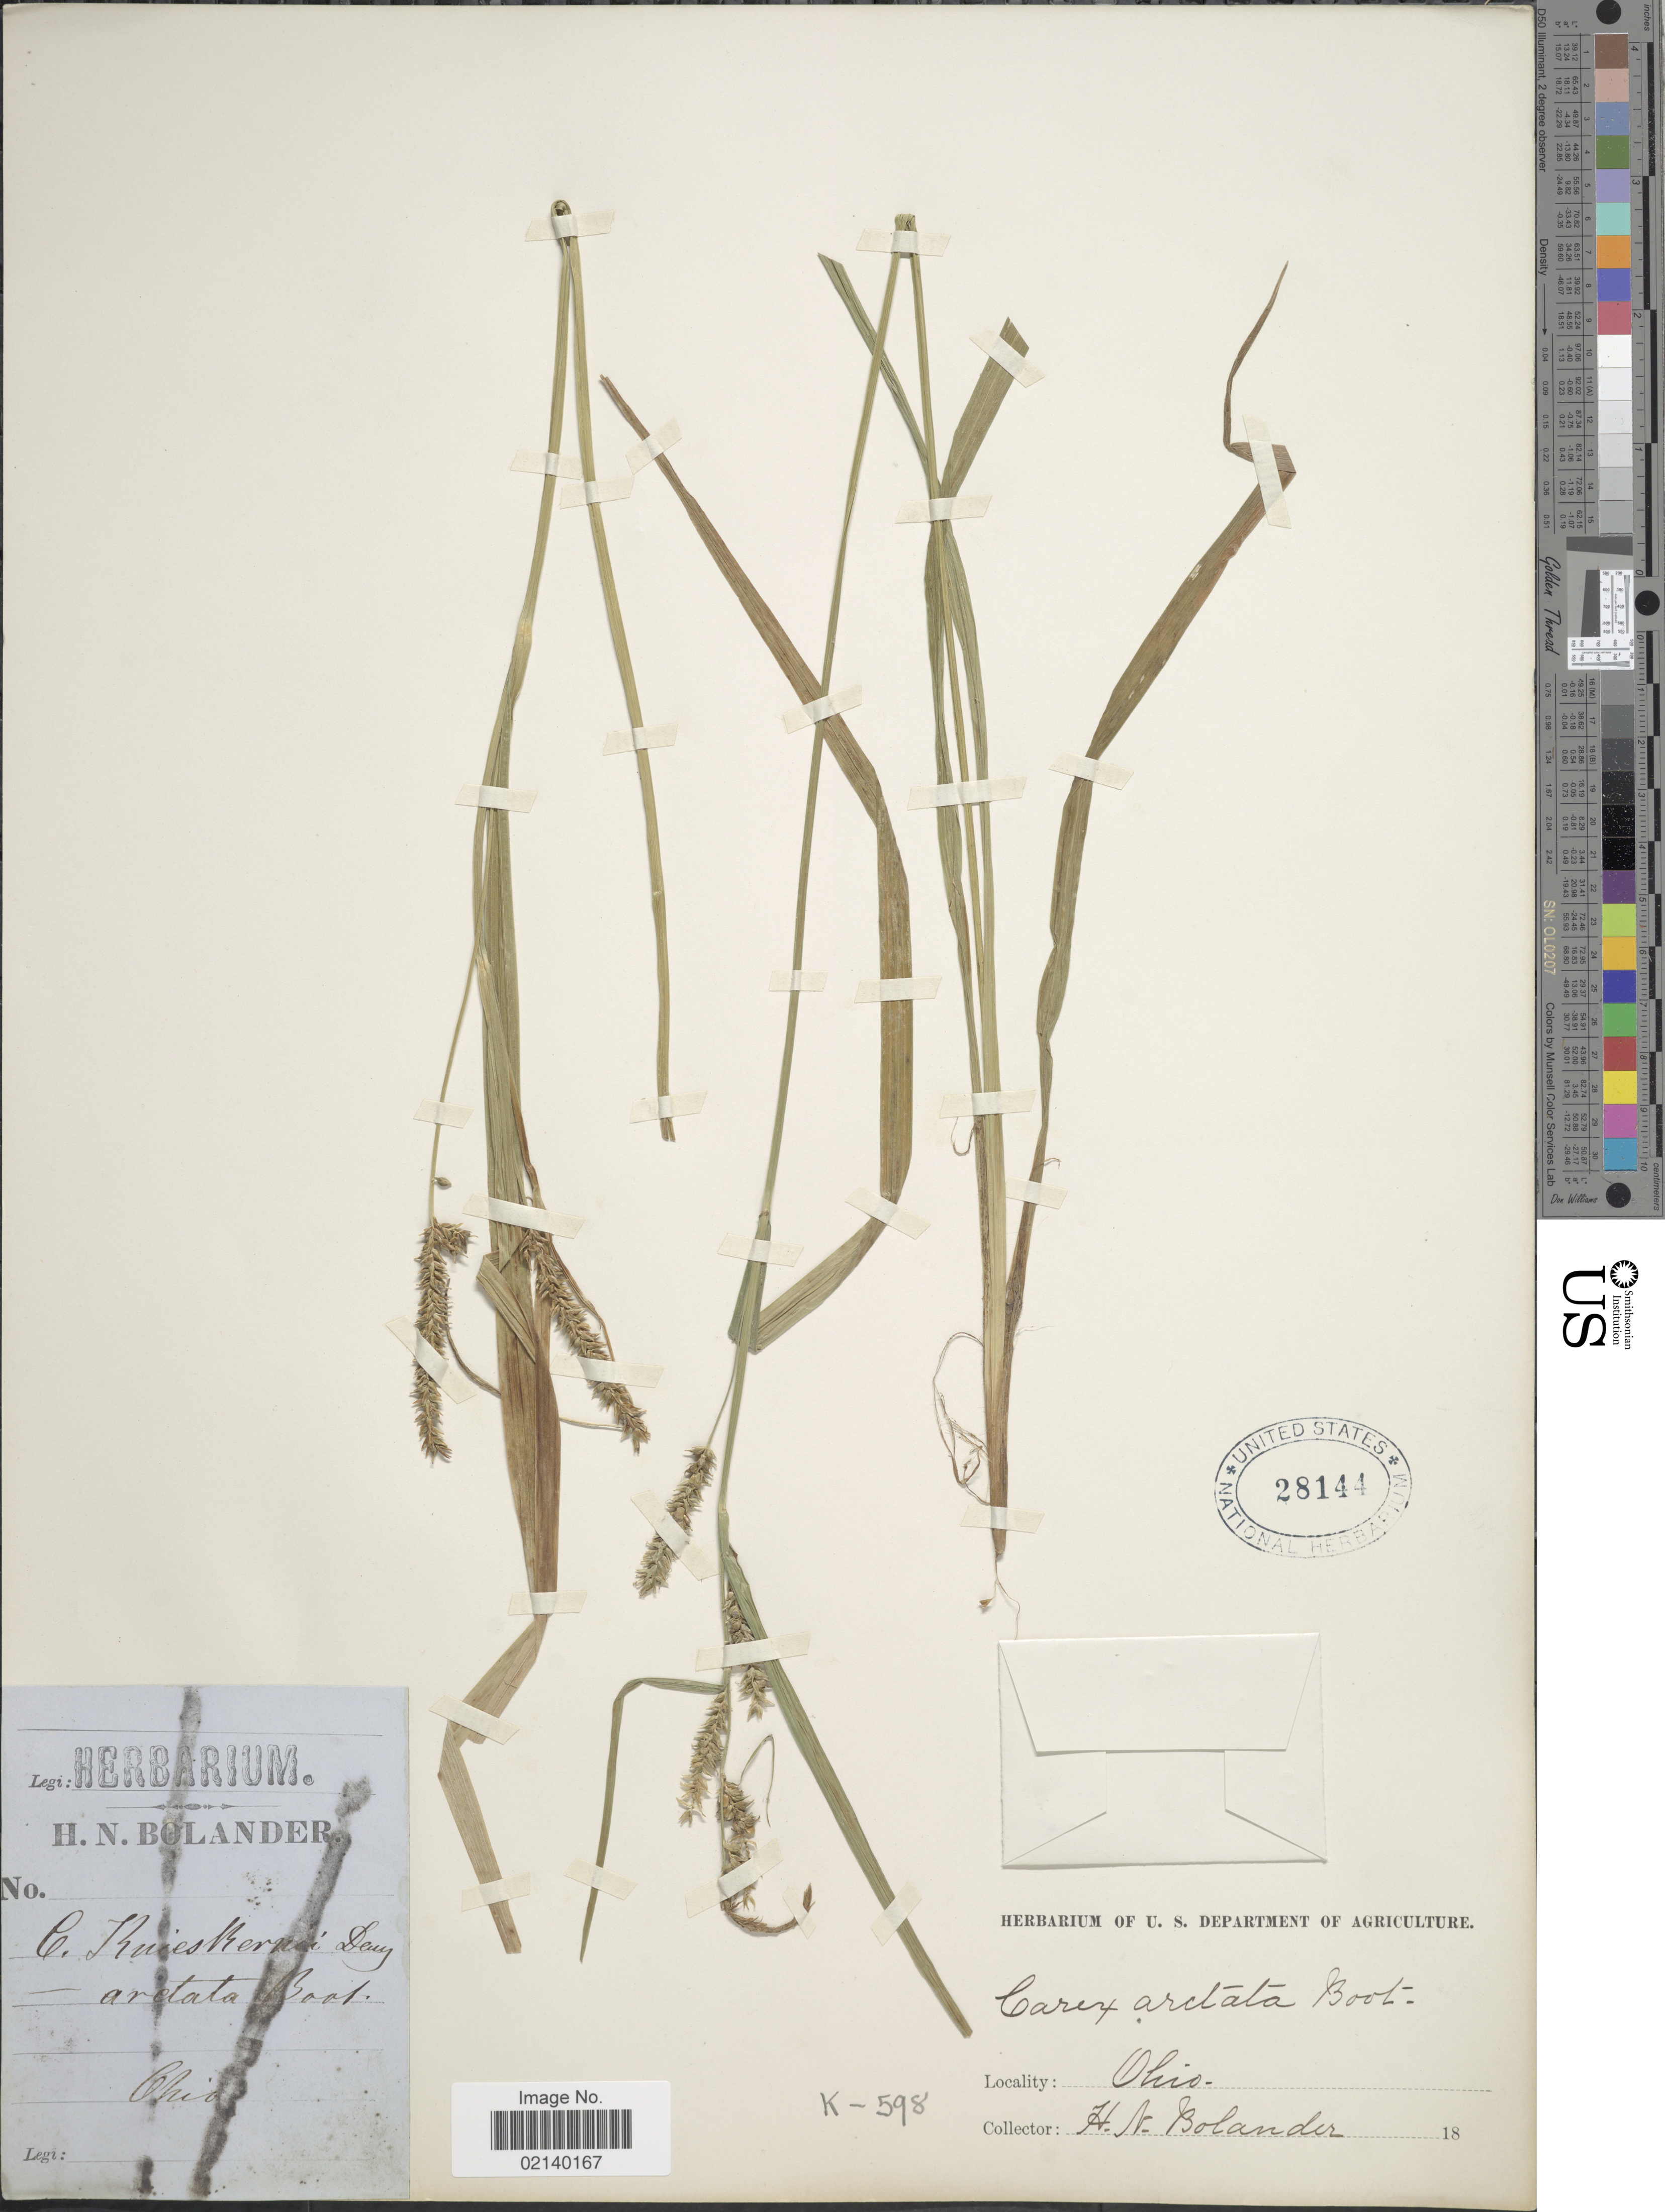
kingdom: Plantae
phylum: Tracheophyta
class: Liliopsida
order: Poales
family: Cyperaceae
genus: Carex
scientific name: Carex sp.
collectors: H. Bolander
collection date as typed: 18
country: United States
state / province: Ohio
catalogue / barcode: US 28144